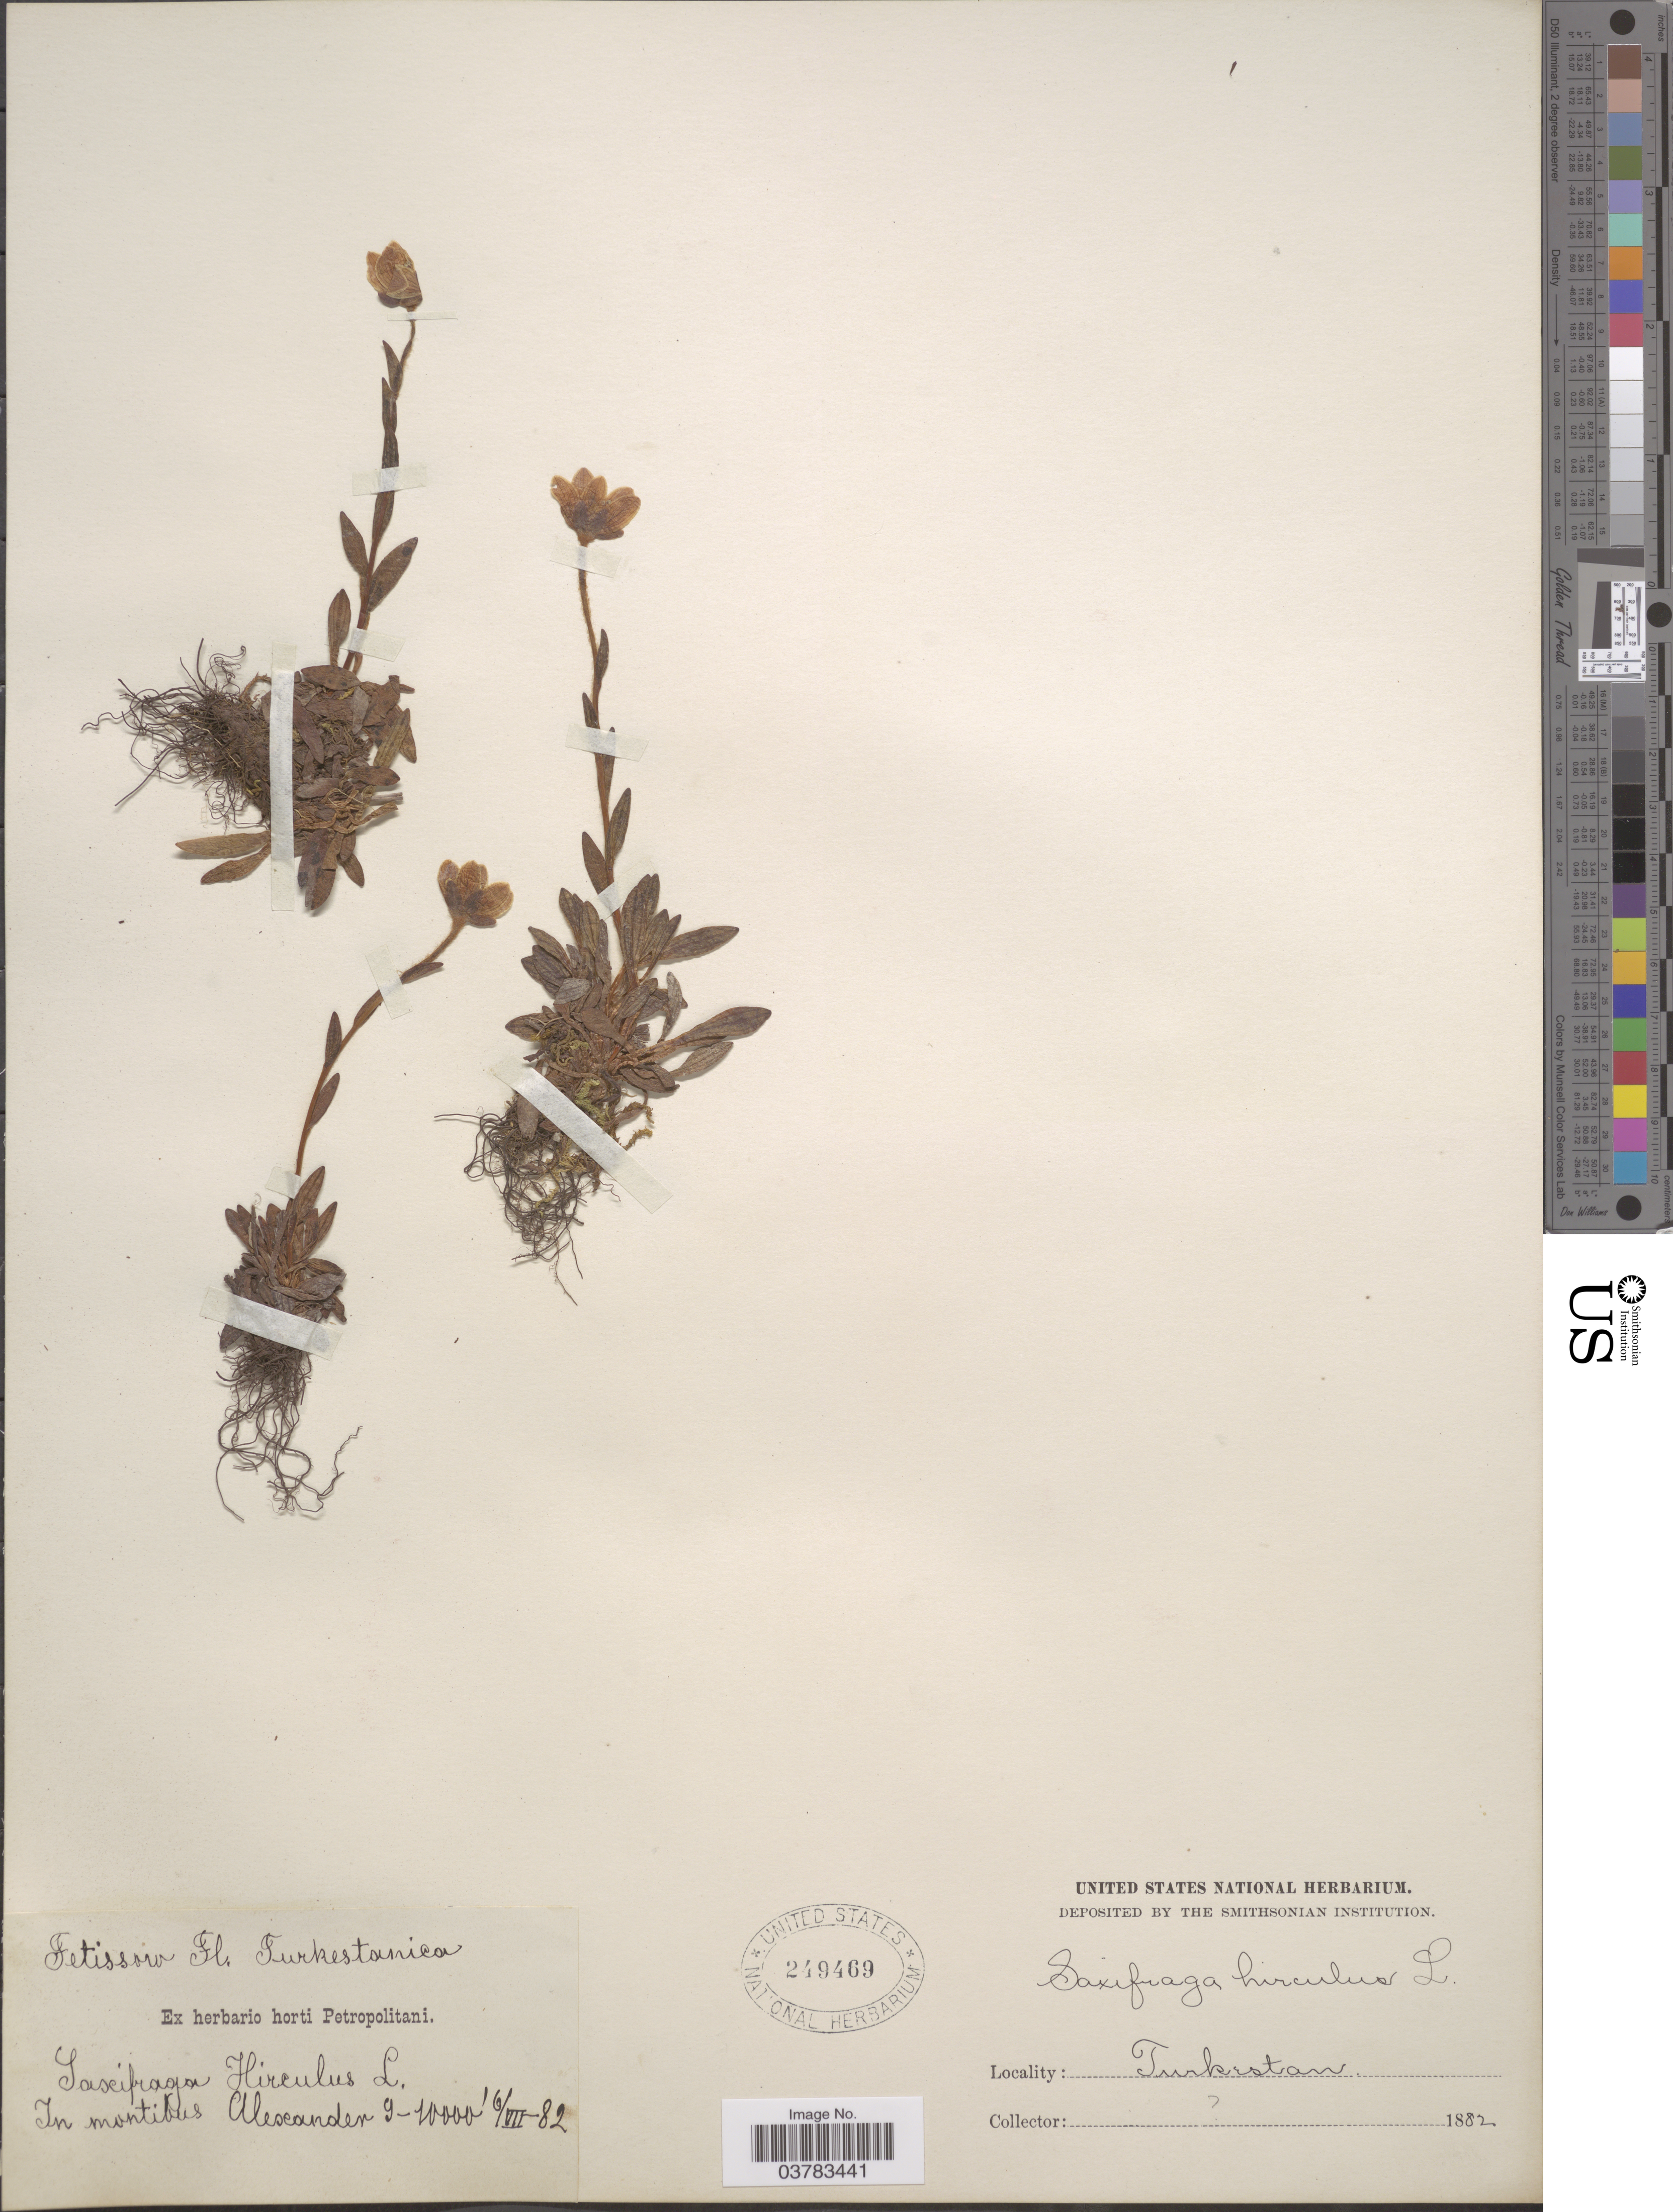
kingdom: Plantae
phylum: Tracheophyta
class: Magnoliopsida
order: Saxifragales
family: Saxifragaceae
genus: Saxifraga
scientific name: Saxifraga hirculus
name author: L.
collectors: -. Fetissow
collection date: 1882-07-16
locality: Turkestanica. Turkistan. In montibus Alexander.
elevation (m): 2743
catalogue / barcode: US 249469